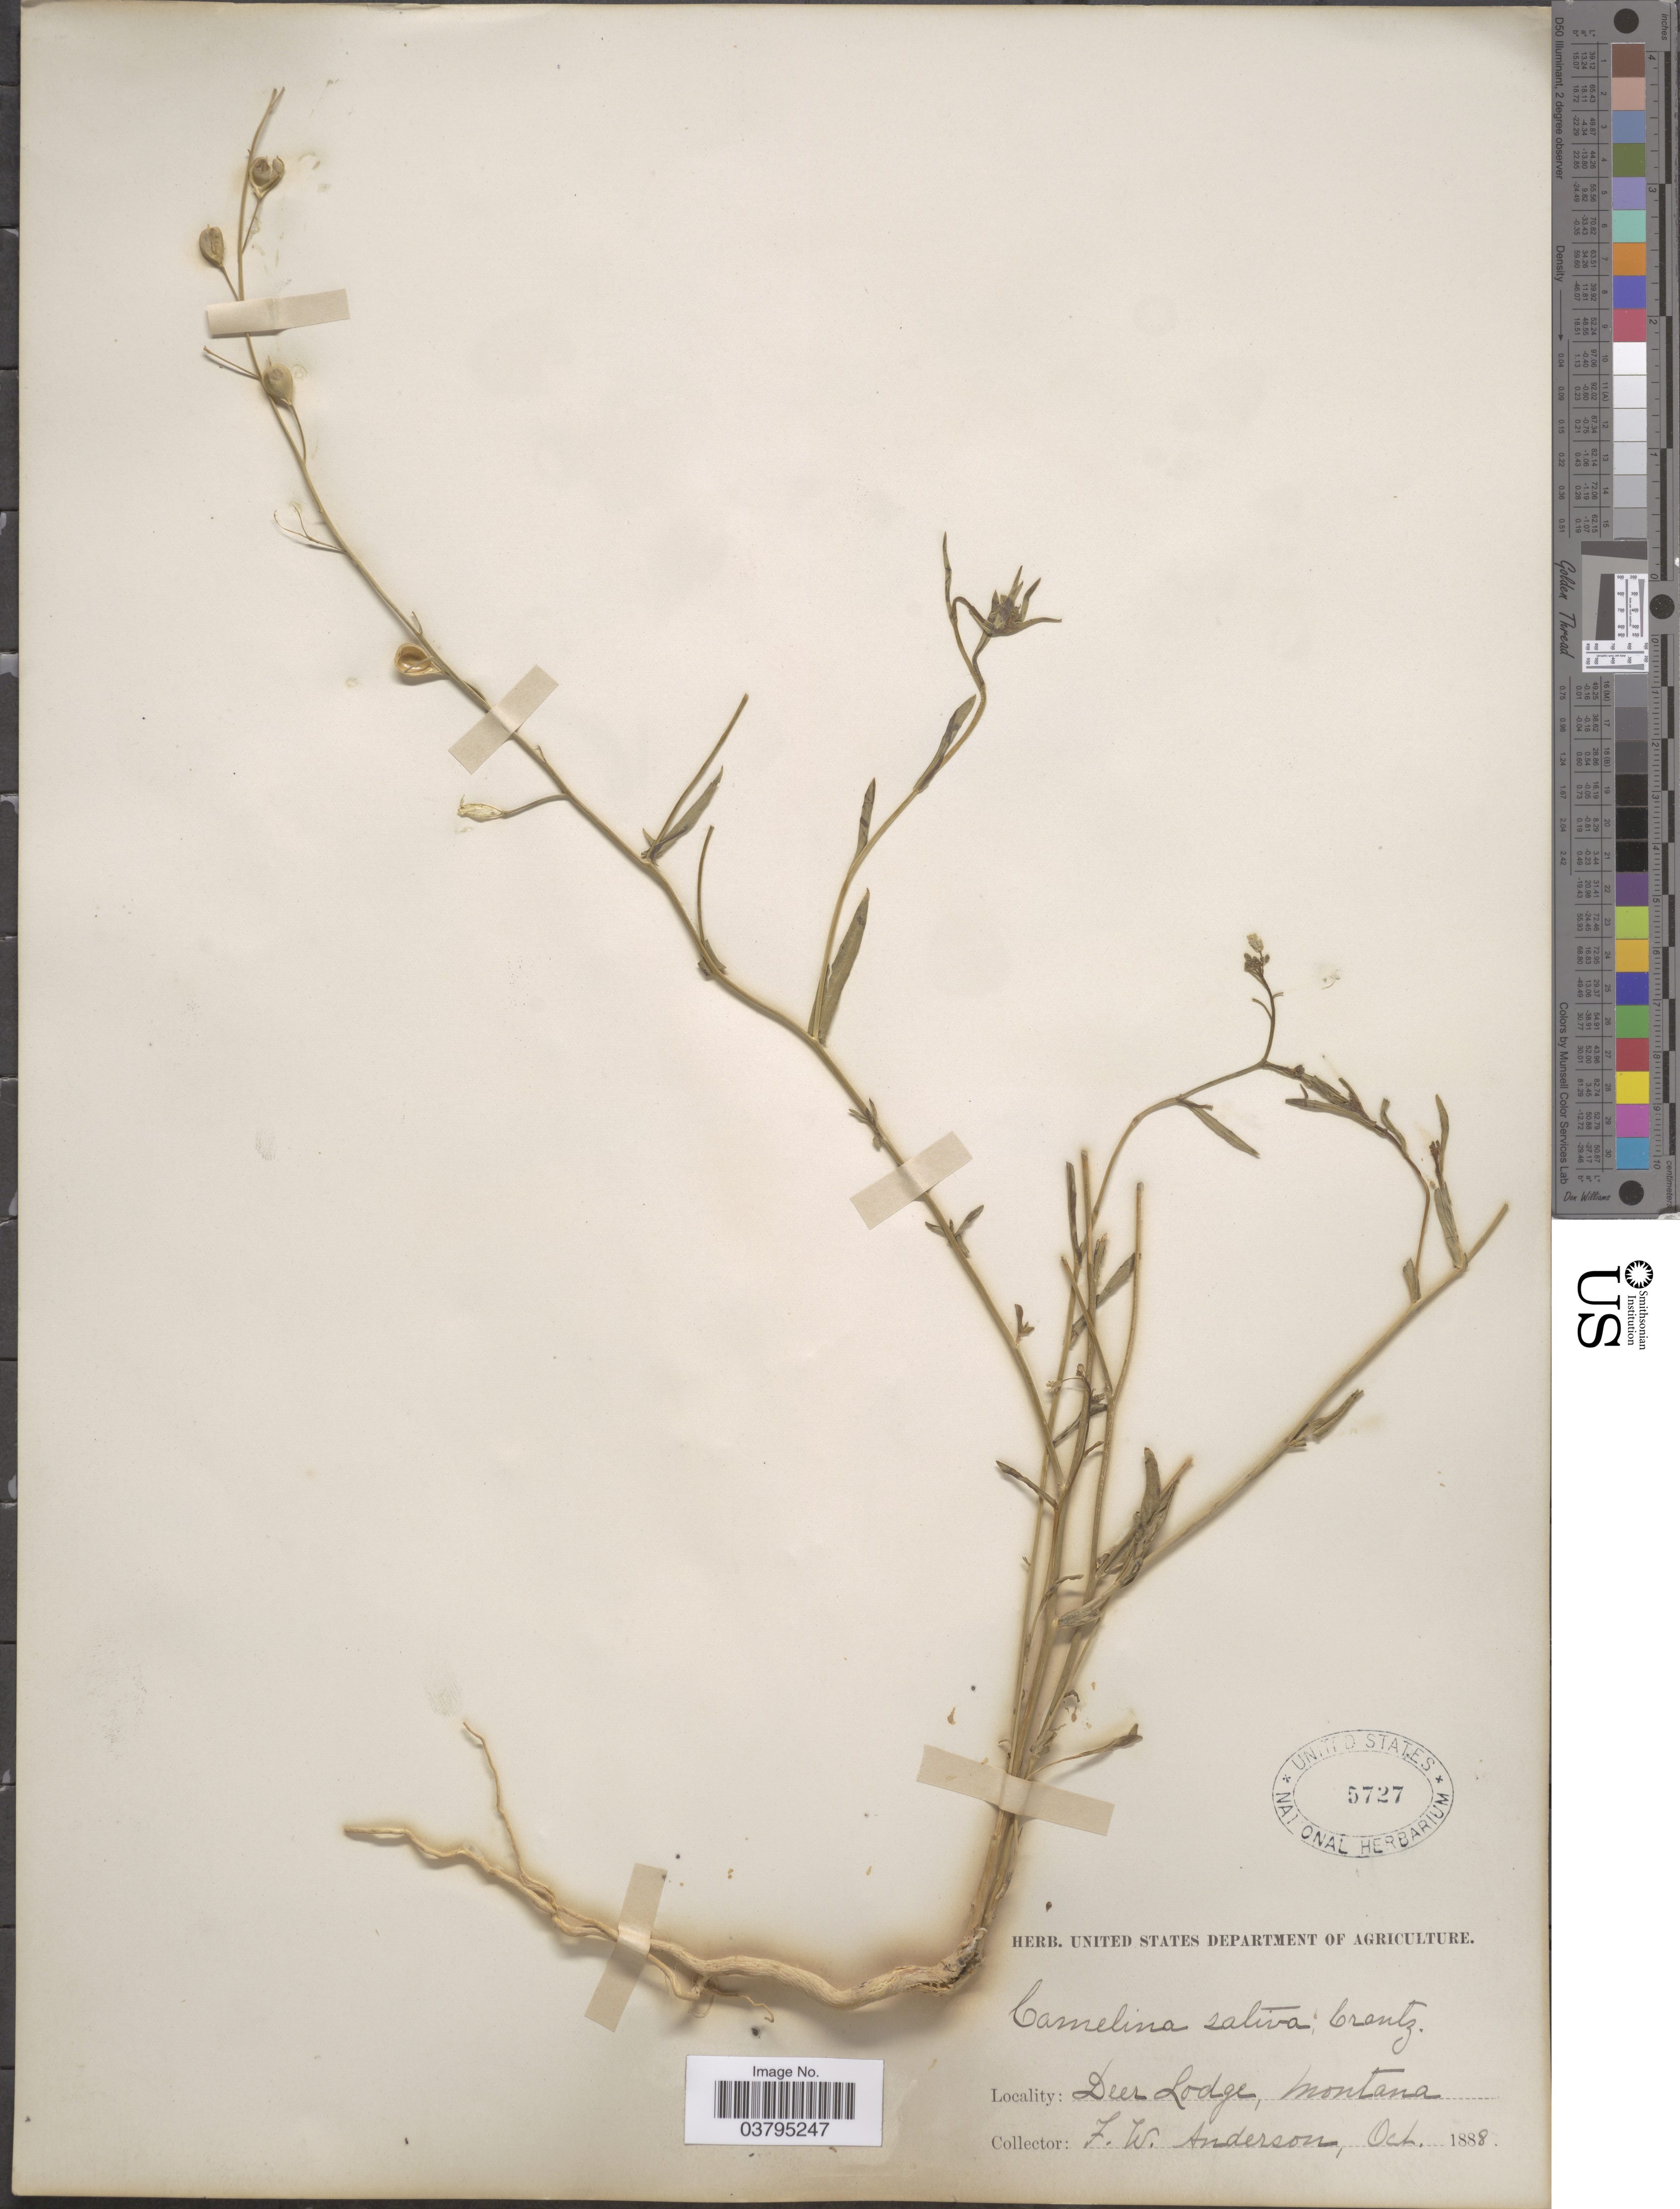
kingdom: Plantae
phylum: Tracheophyta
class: Magnoliopsida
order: Brassicales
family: Brassicaceae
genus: Camelina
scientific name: Camelina sativa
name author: (L.) Crantz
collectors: F. W. Anderson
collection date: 1888-10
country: United States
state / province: Montana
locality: Deer Lodge.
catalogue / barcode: US 5727